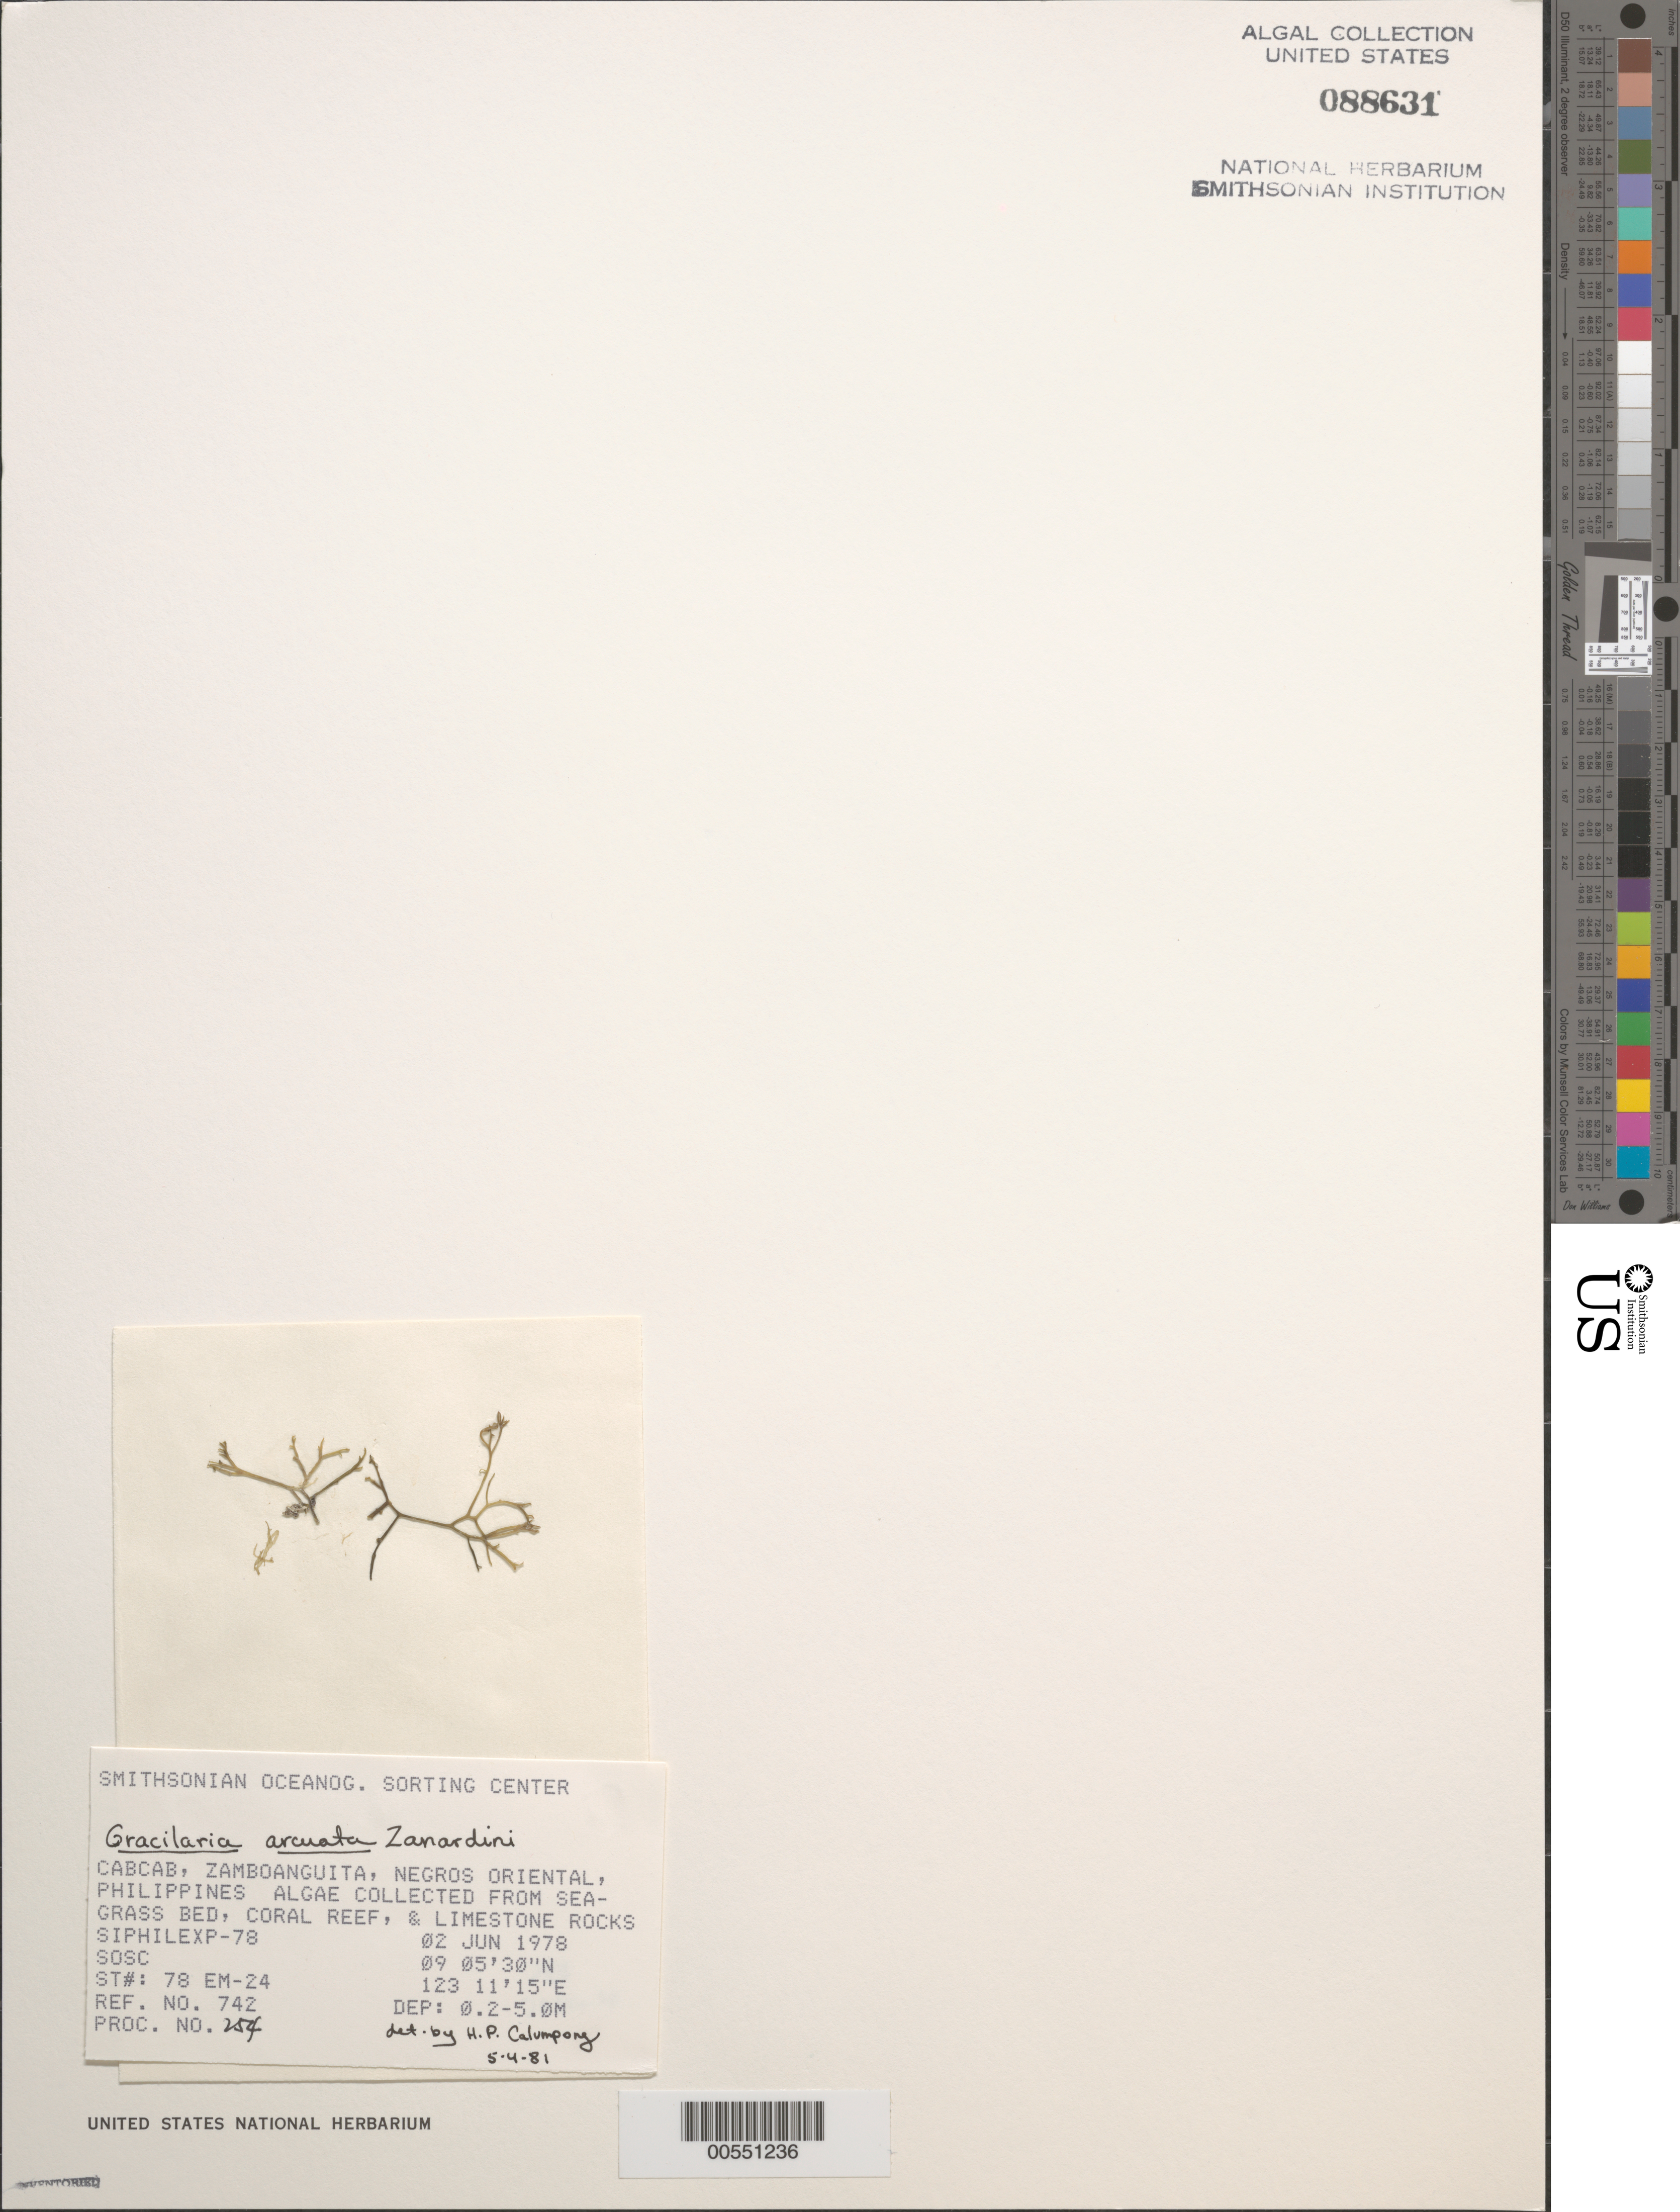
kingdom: Plantae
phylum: Rhodophyta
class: Florideophyceae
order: Gracilariales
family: Gracilariaceae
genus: Gracilaria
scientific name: Gracilaria arcuata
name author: Zanardini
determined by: Calumpong, H. P.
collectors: SOSC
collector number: Station 78 Em-24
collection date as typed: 02 Jun 1978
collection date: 1978-06-02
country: Philippines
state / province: Central Visayas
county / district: Negros Oriental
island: Negros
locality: Cabcab, Zamboanguita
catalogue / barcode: US 88631